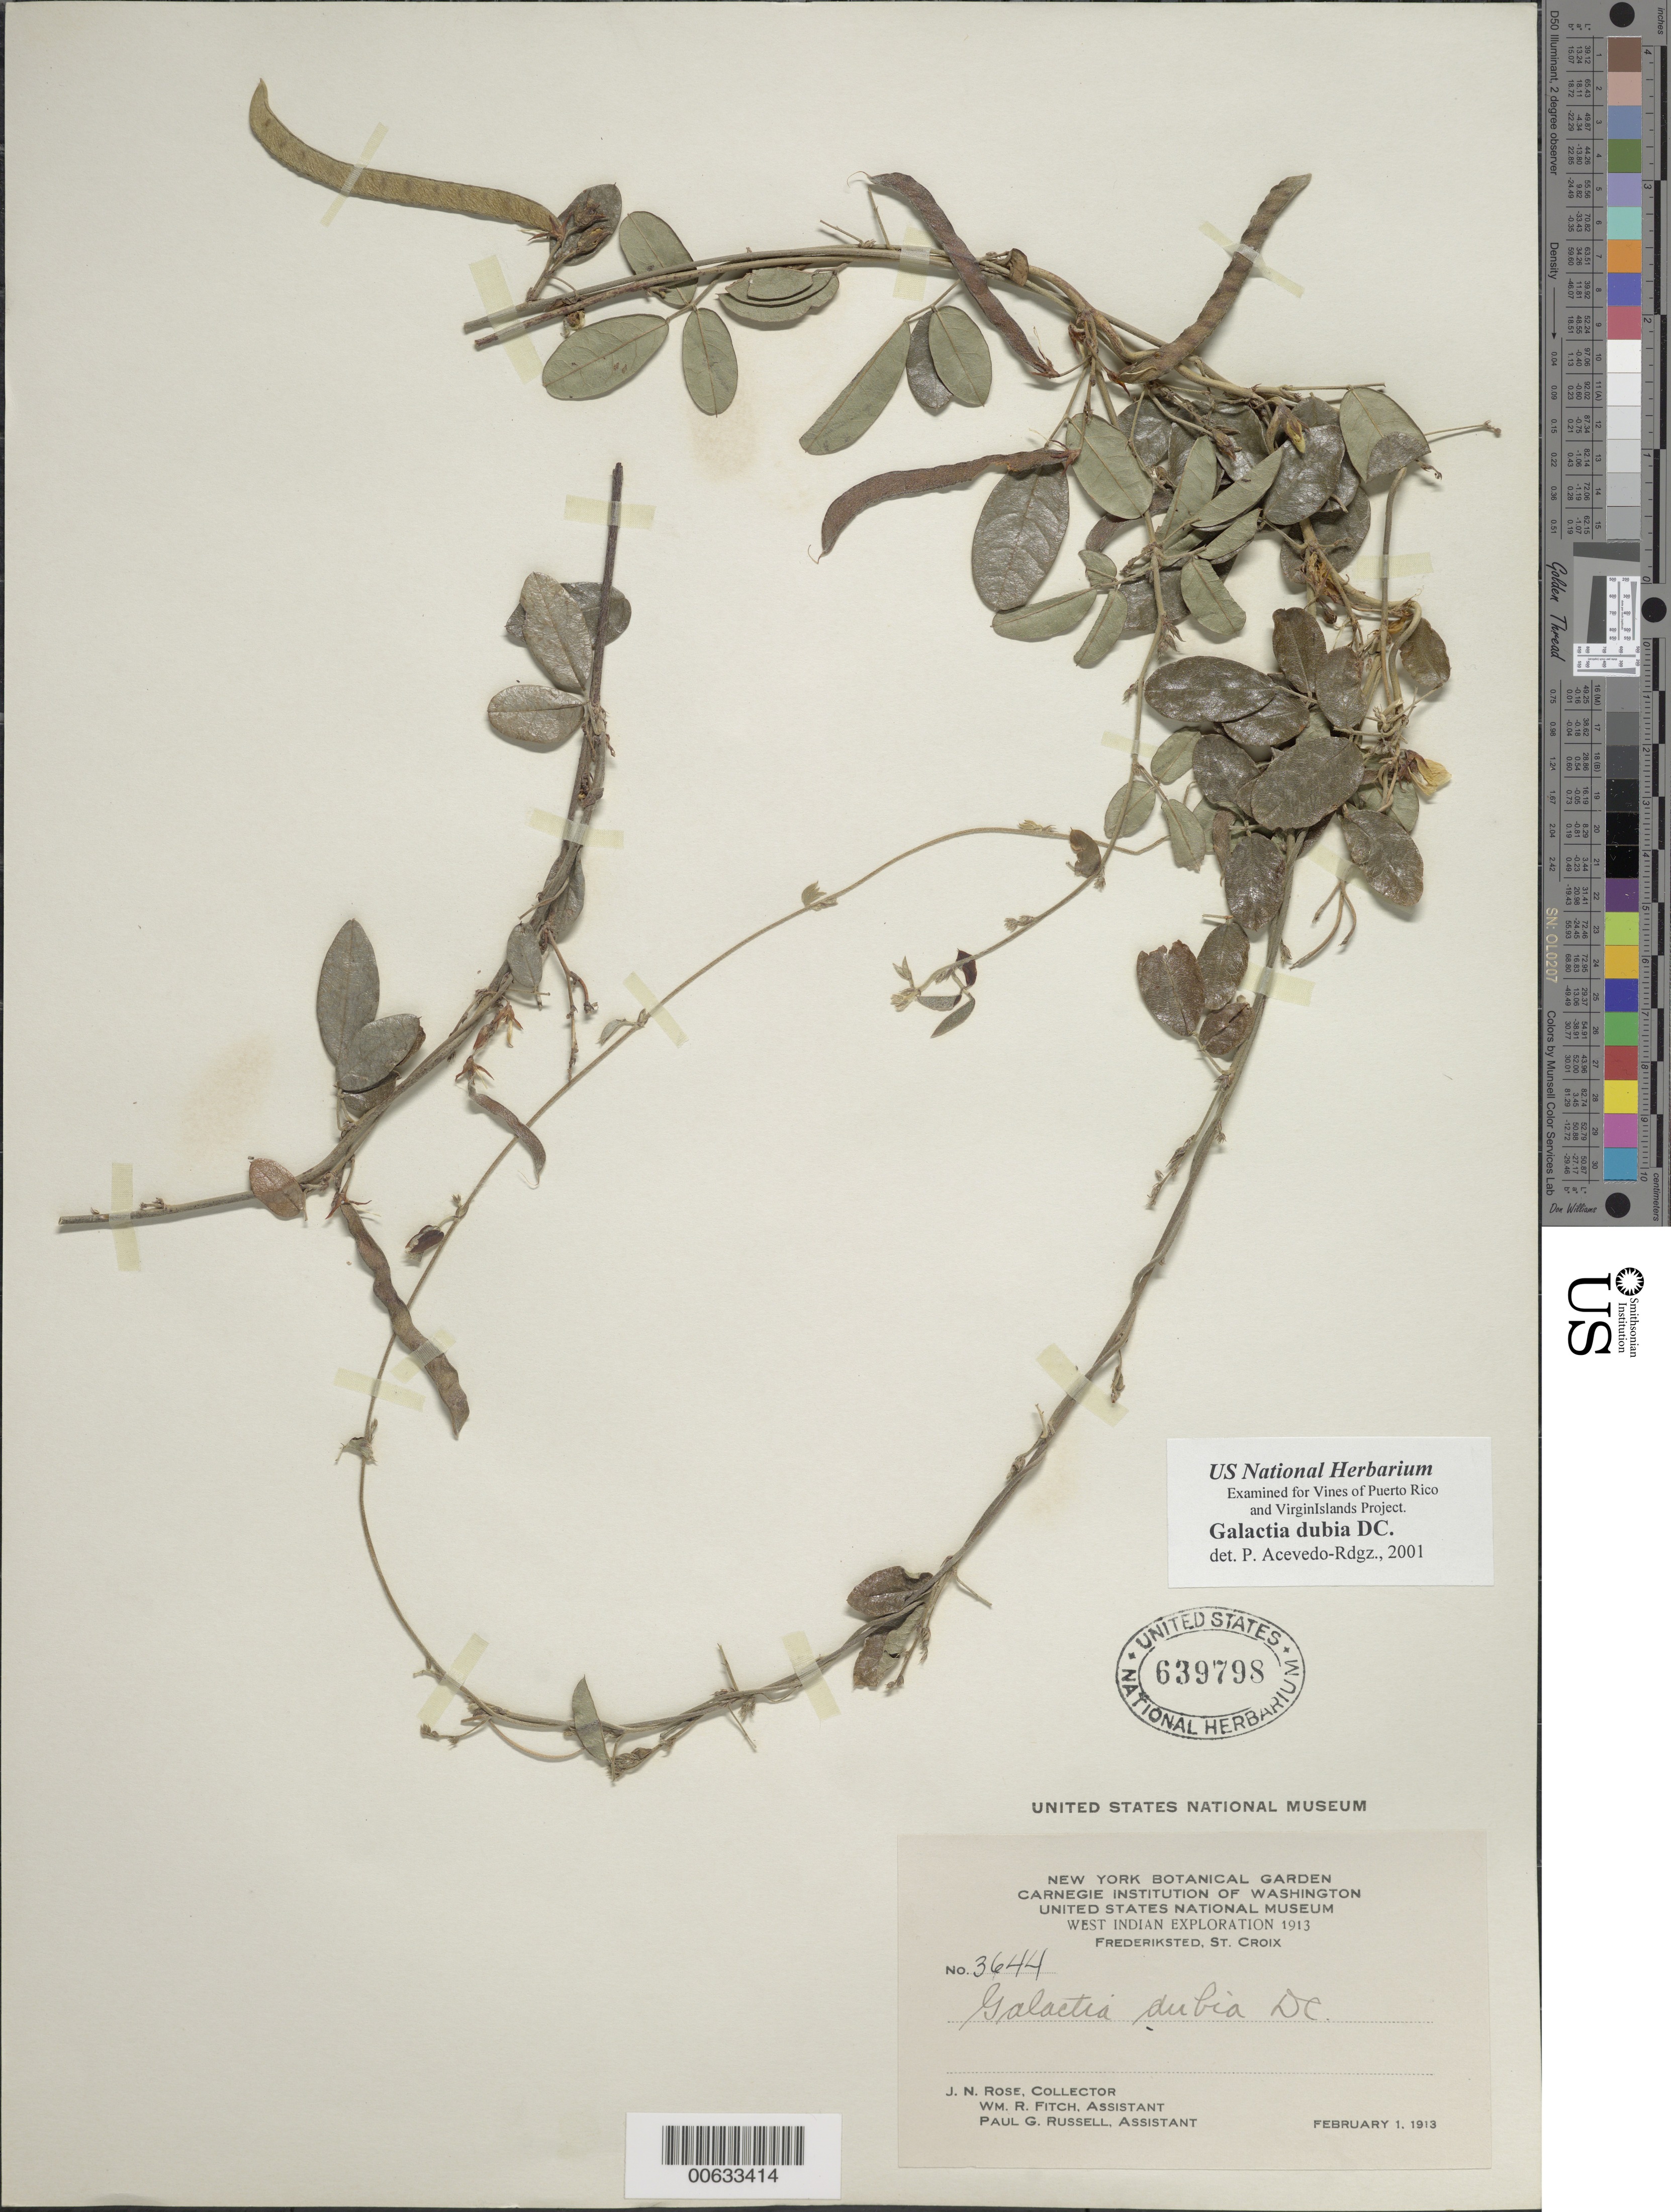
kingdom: Plantae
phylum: Tracheophyta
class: Magnoliopsida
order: Fabales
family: Fabaceae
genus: Galactia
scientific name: Galactia dubia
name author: DC.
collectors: J. N. Rose, W. R. Fitch & P. G. Russell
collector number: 3644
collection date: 1913-02-01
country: U.S. Virgin Islands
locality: West Indian, Frederiksted, St. Croix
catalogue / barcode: US 639798